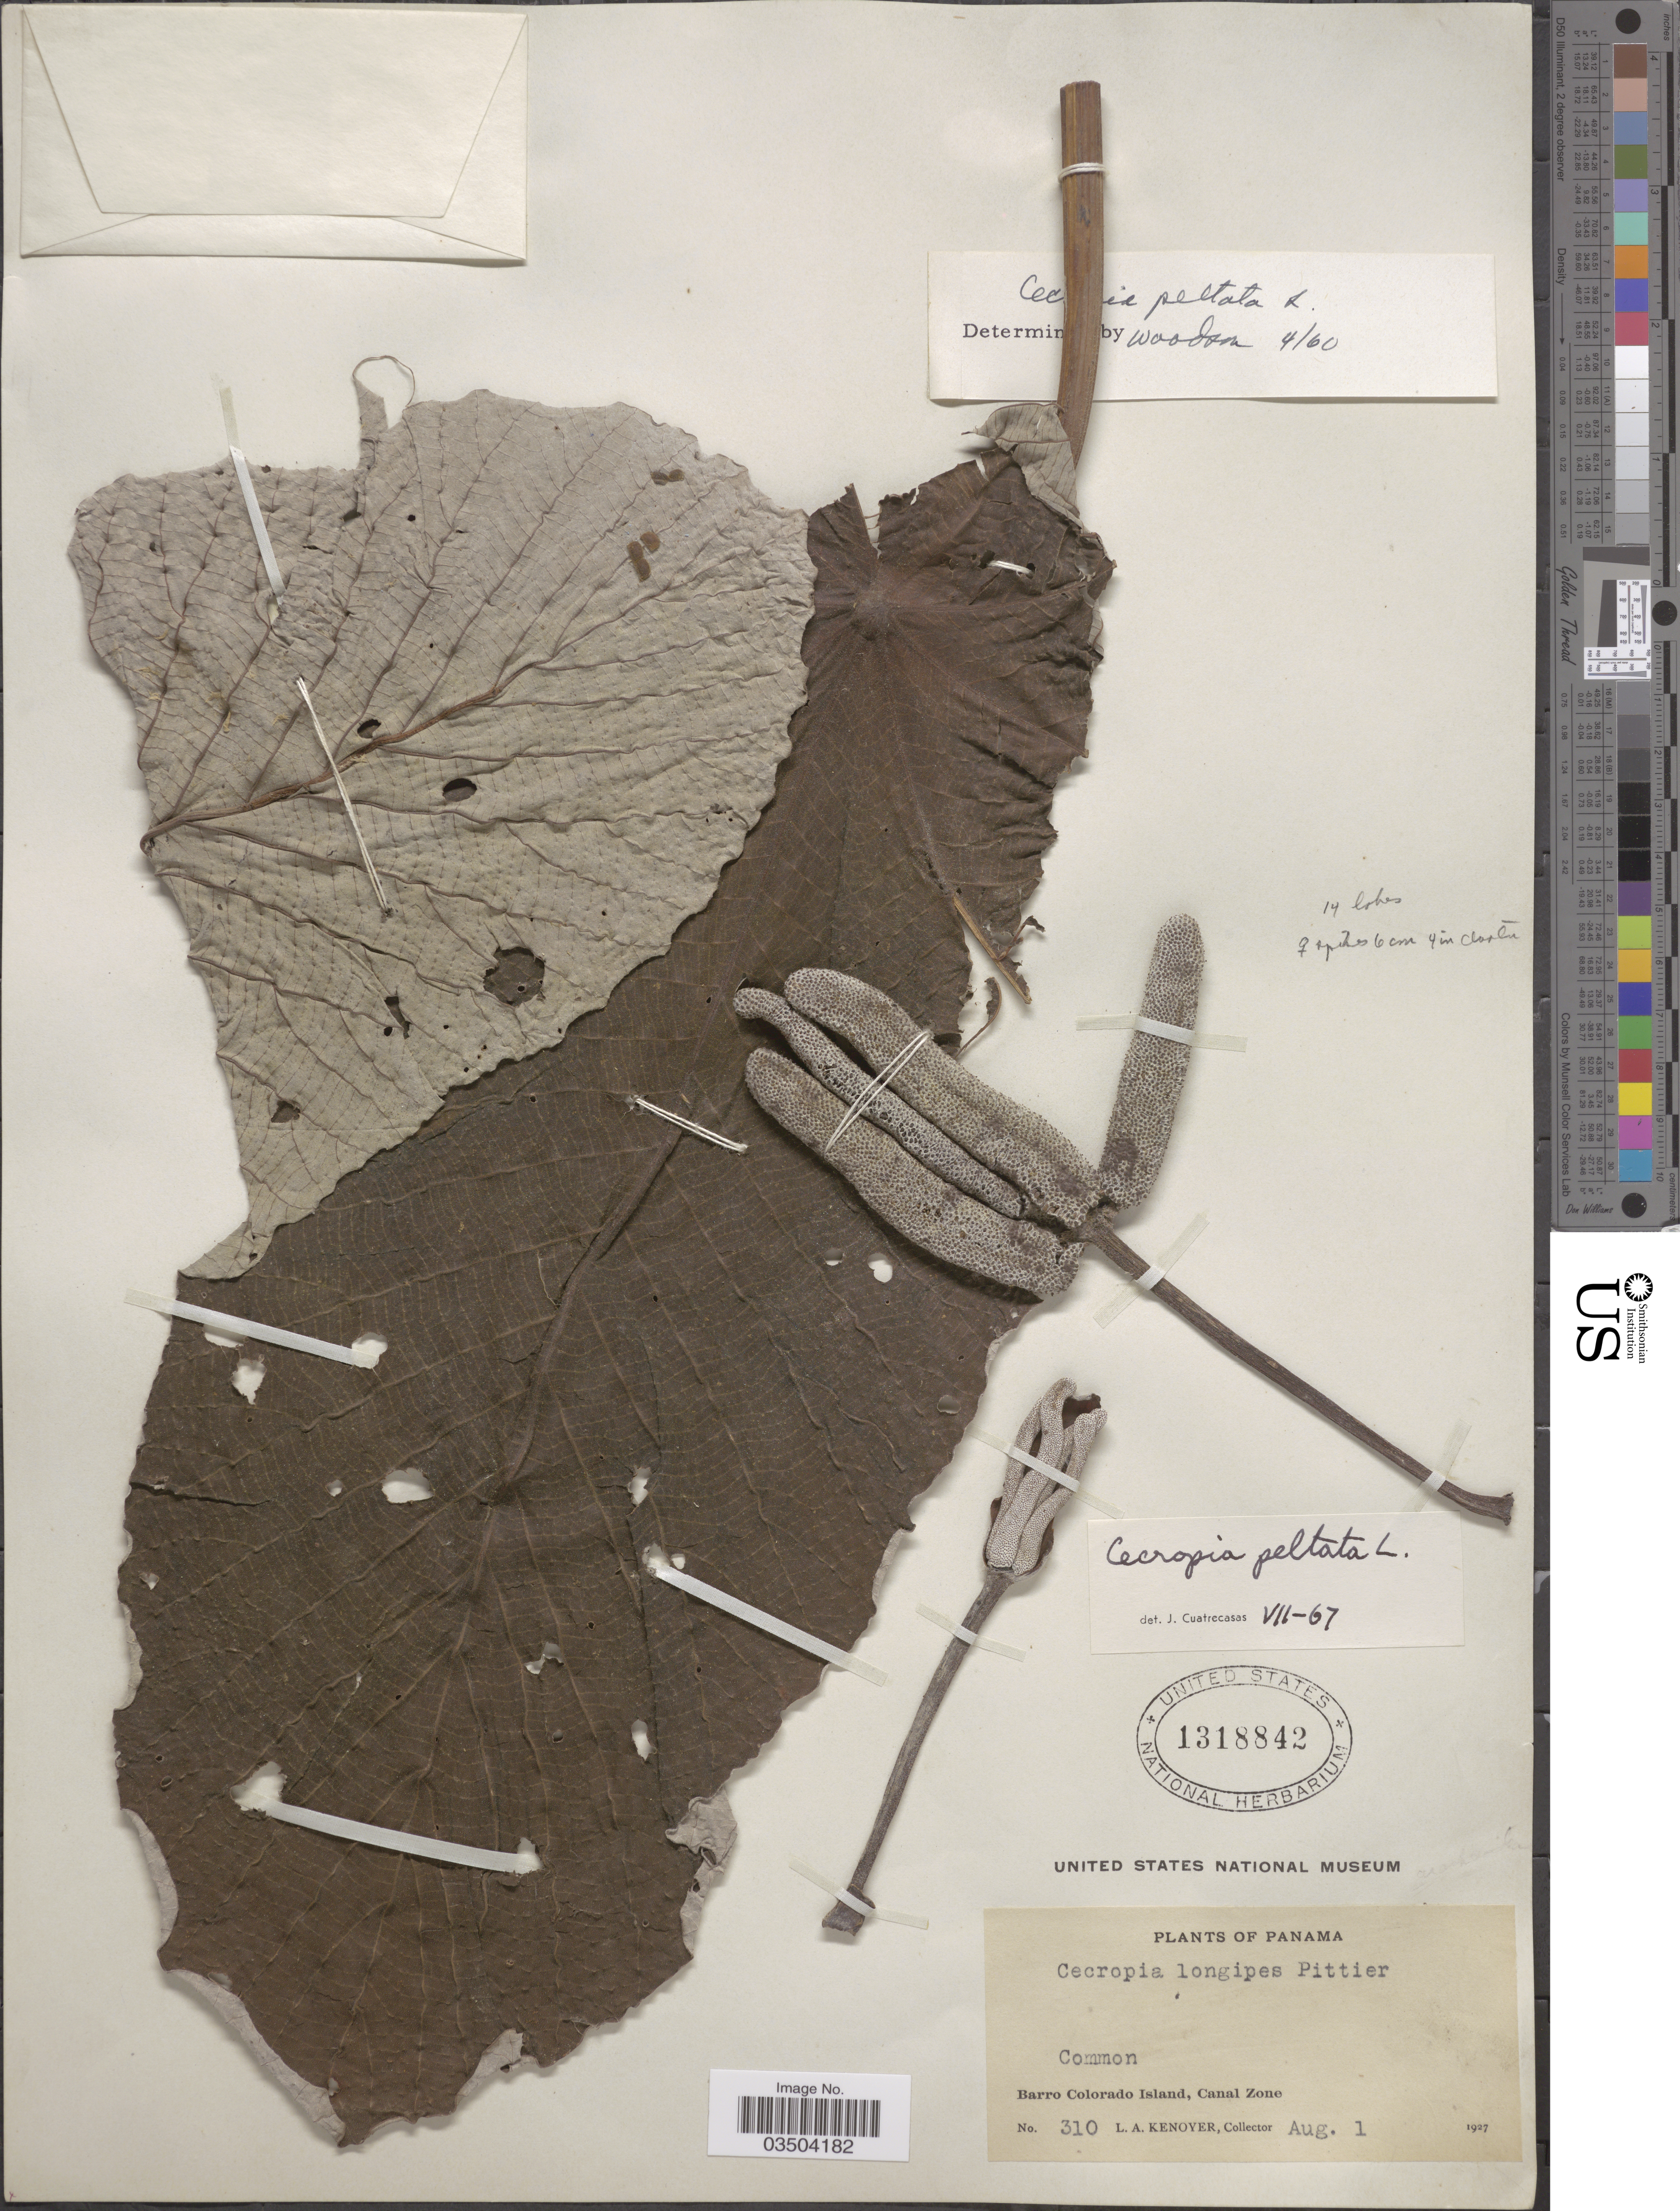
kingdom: Plantae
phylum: Tracheophyta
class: Magnoliopsida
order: Rosales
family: Urticaceae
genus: Cecropia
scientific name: Cecropia peltata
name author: L.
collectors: L. A. Kenoyer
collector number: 310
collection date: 1927-08-01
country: Panama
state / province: Panamá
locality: Barro Colorado Island, Canal Zone.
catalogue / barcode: US 1318842